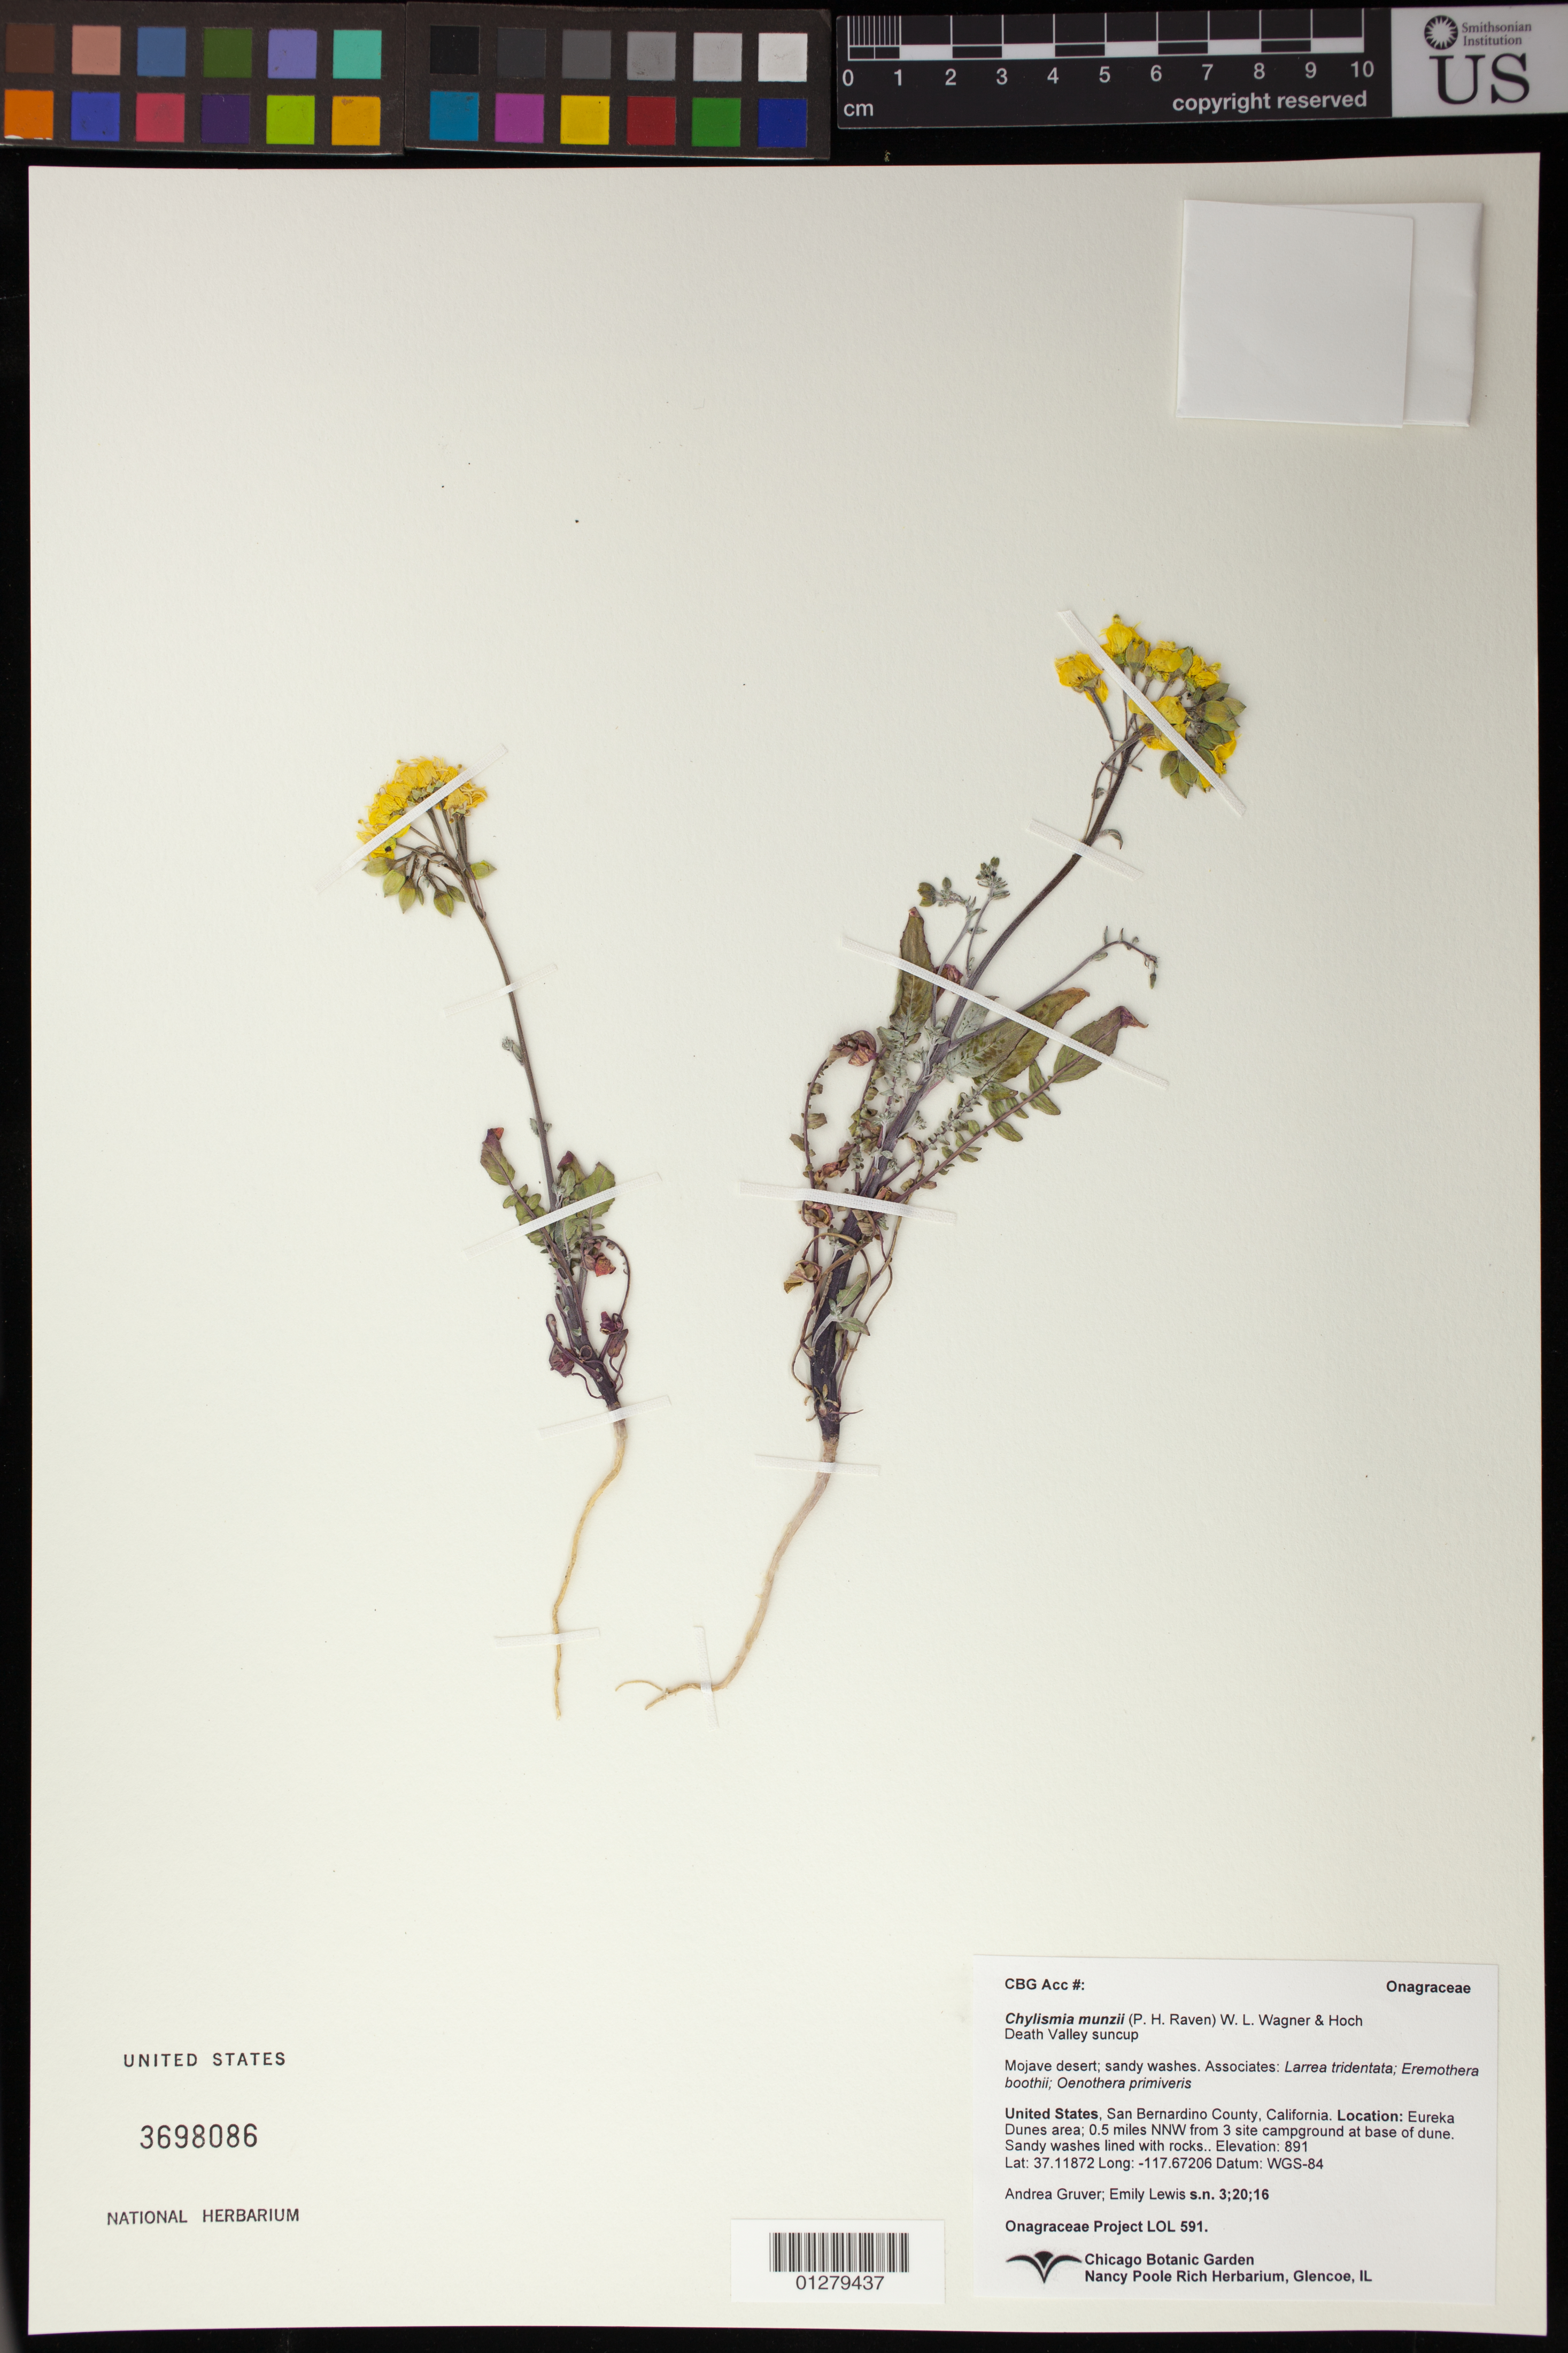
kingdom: Plantae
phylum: Tracheophyta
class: Magnoliopsida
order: Myrtales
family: Onagraceae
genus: Chylismia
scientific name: Chylismia munzii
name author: (P.H. Raven) W.L. Wagner & Hoch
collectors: A. Gruver & E. Lewis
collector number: LOL 591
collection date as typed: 3/20/16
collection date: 2016-03-20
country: United States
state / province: California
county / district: San Bernardino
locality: Death Valley National Park, 1.2 miles north of 2nd campsite entering Eureka dunes area from the north.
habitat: Mojave desert habitat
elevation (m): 891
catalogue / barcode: US 3698086